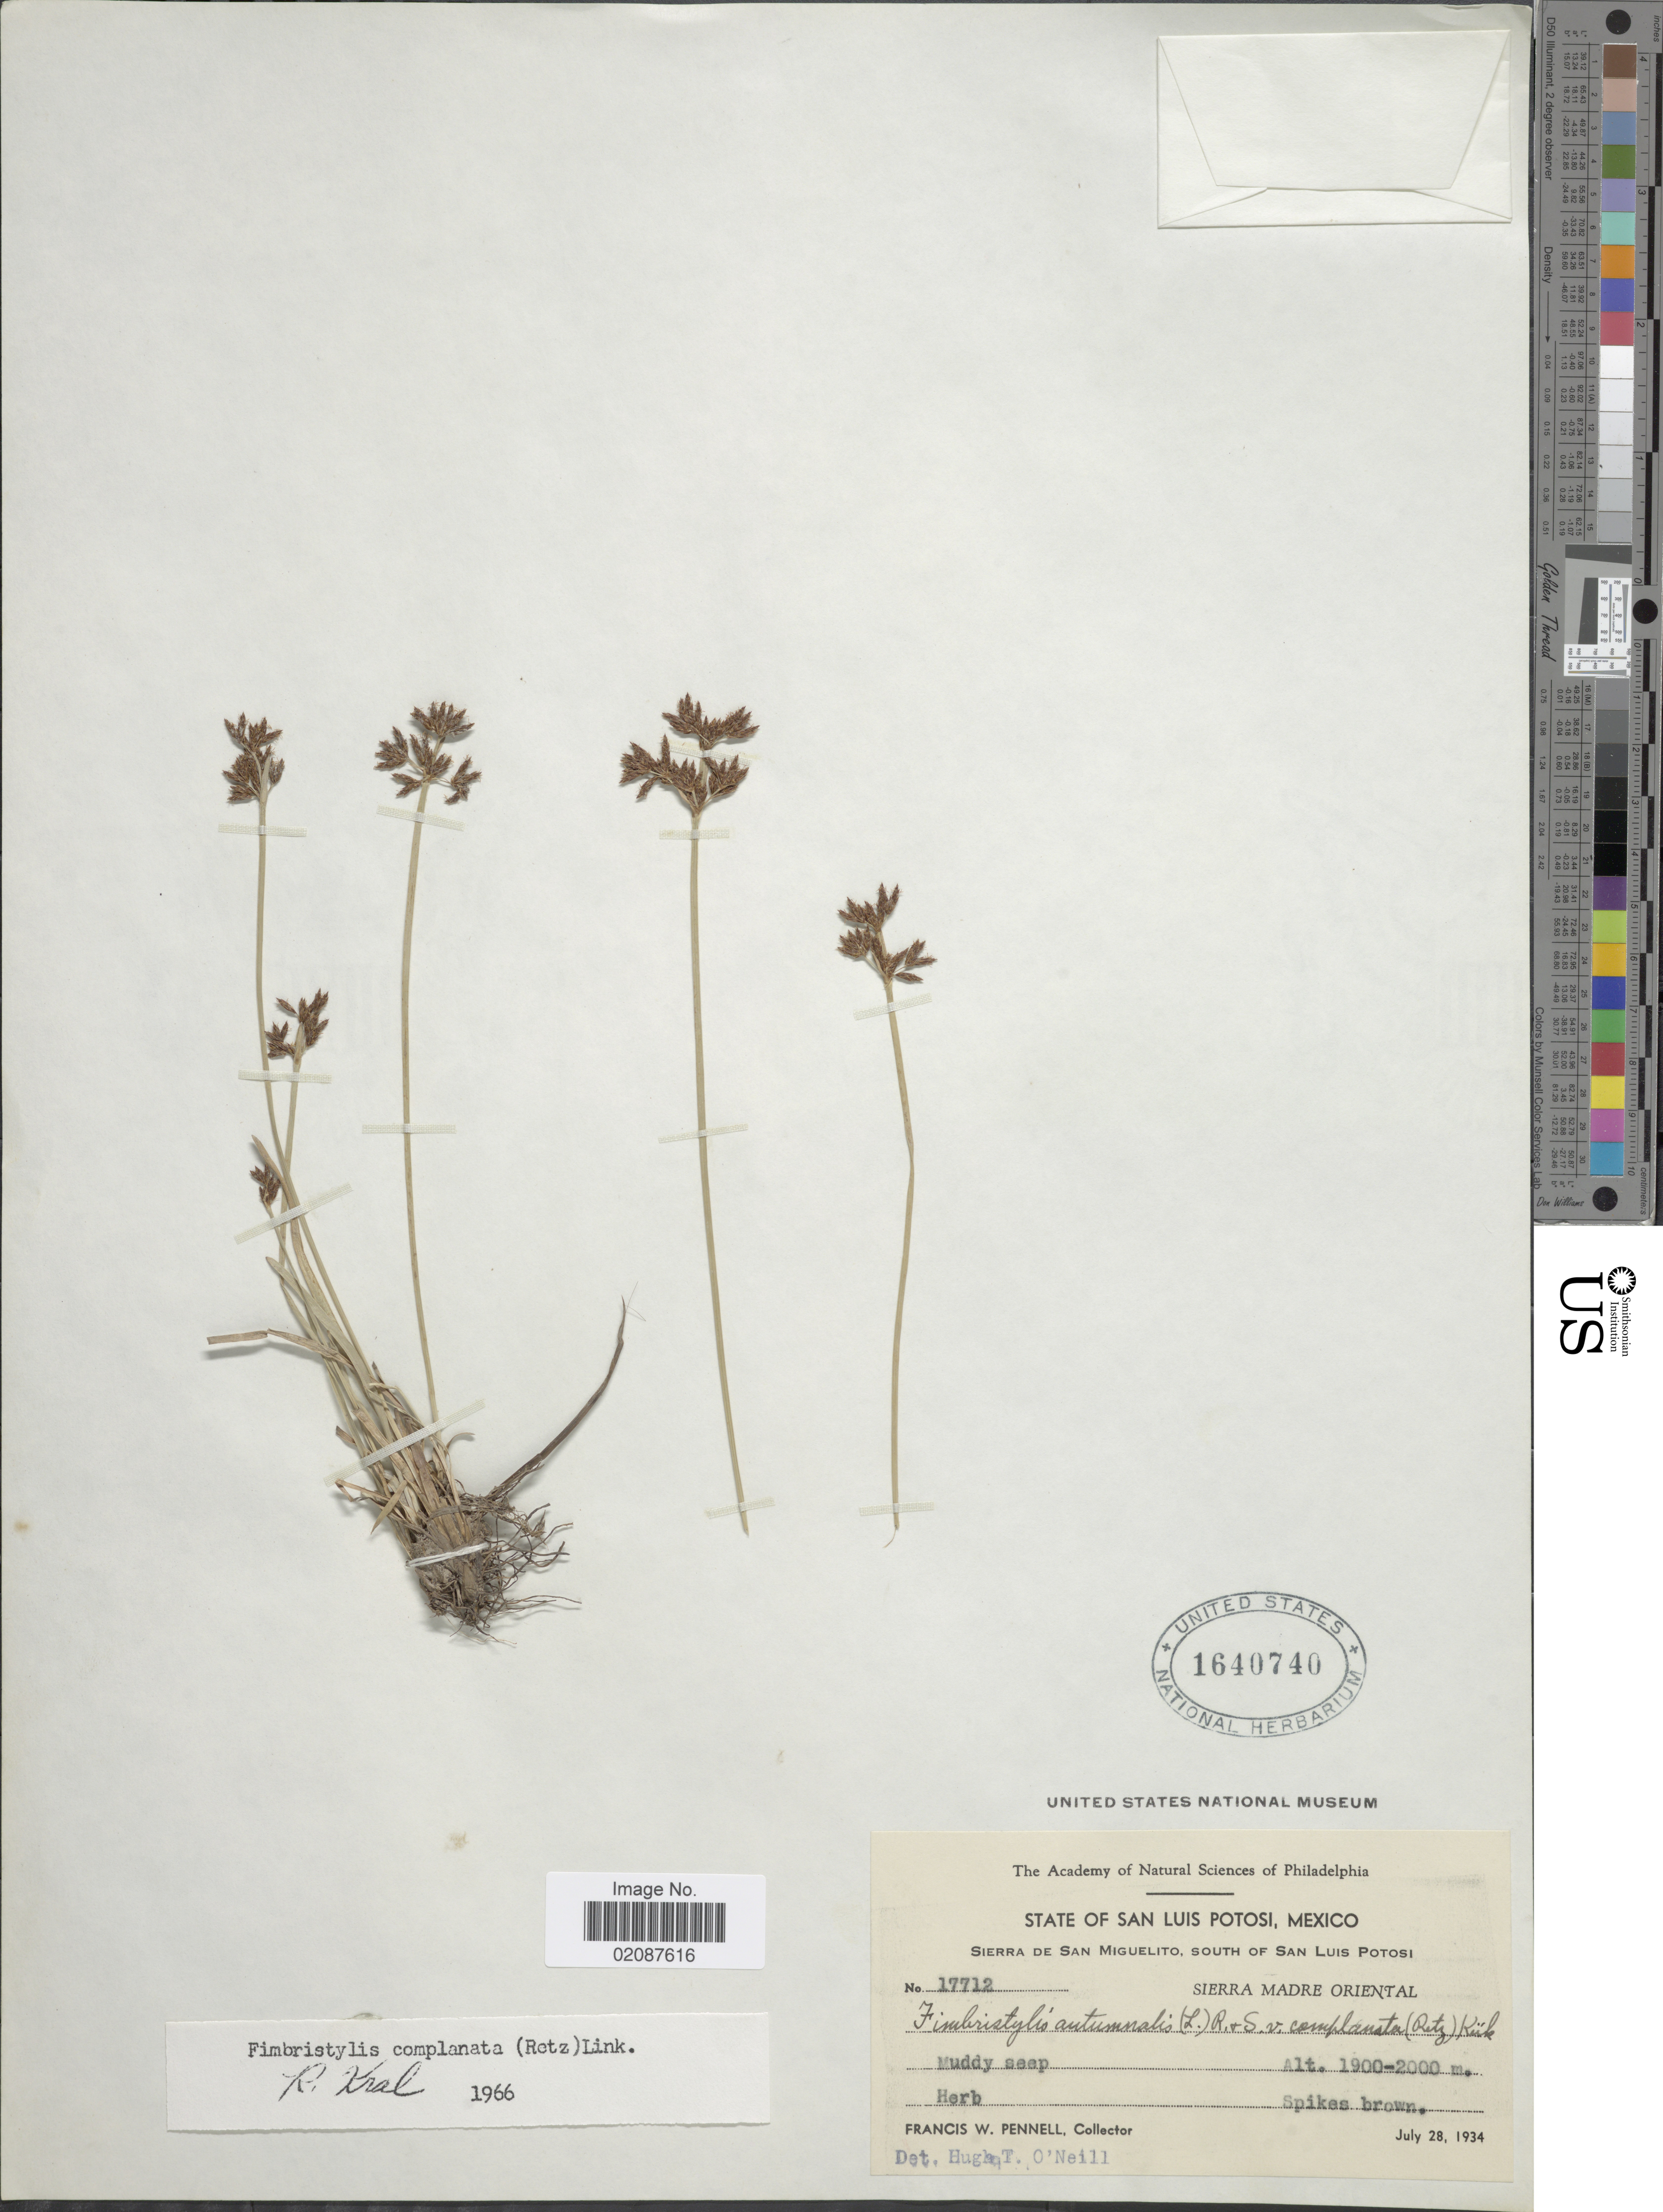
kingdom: Plantae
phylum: Tracheophyta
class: Liliopsida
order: Poales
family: Cyperaceae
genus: Fimbristylis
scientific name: Fimbristylis complanata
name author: (Retz.) Link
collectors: F. W. Pennell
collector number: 17712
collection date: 1934-07-28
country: Mexico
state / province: San Luis Potosí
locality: Sierra de San Miguelito, South of Sabn Luis Potosi, Sierra Madre Oriental.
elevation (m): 1900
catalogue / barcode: US 1640740